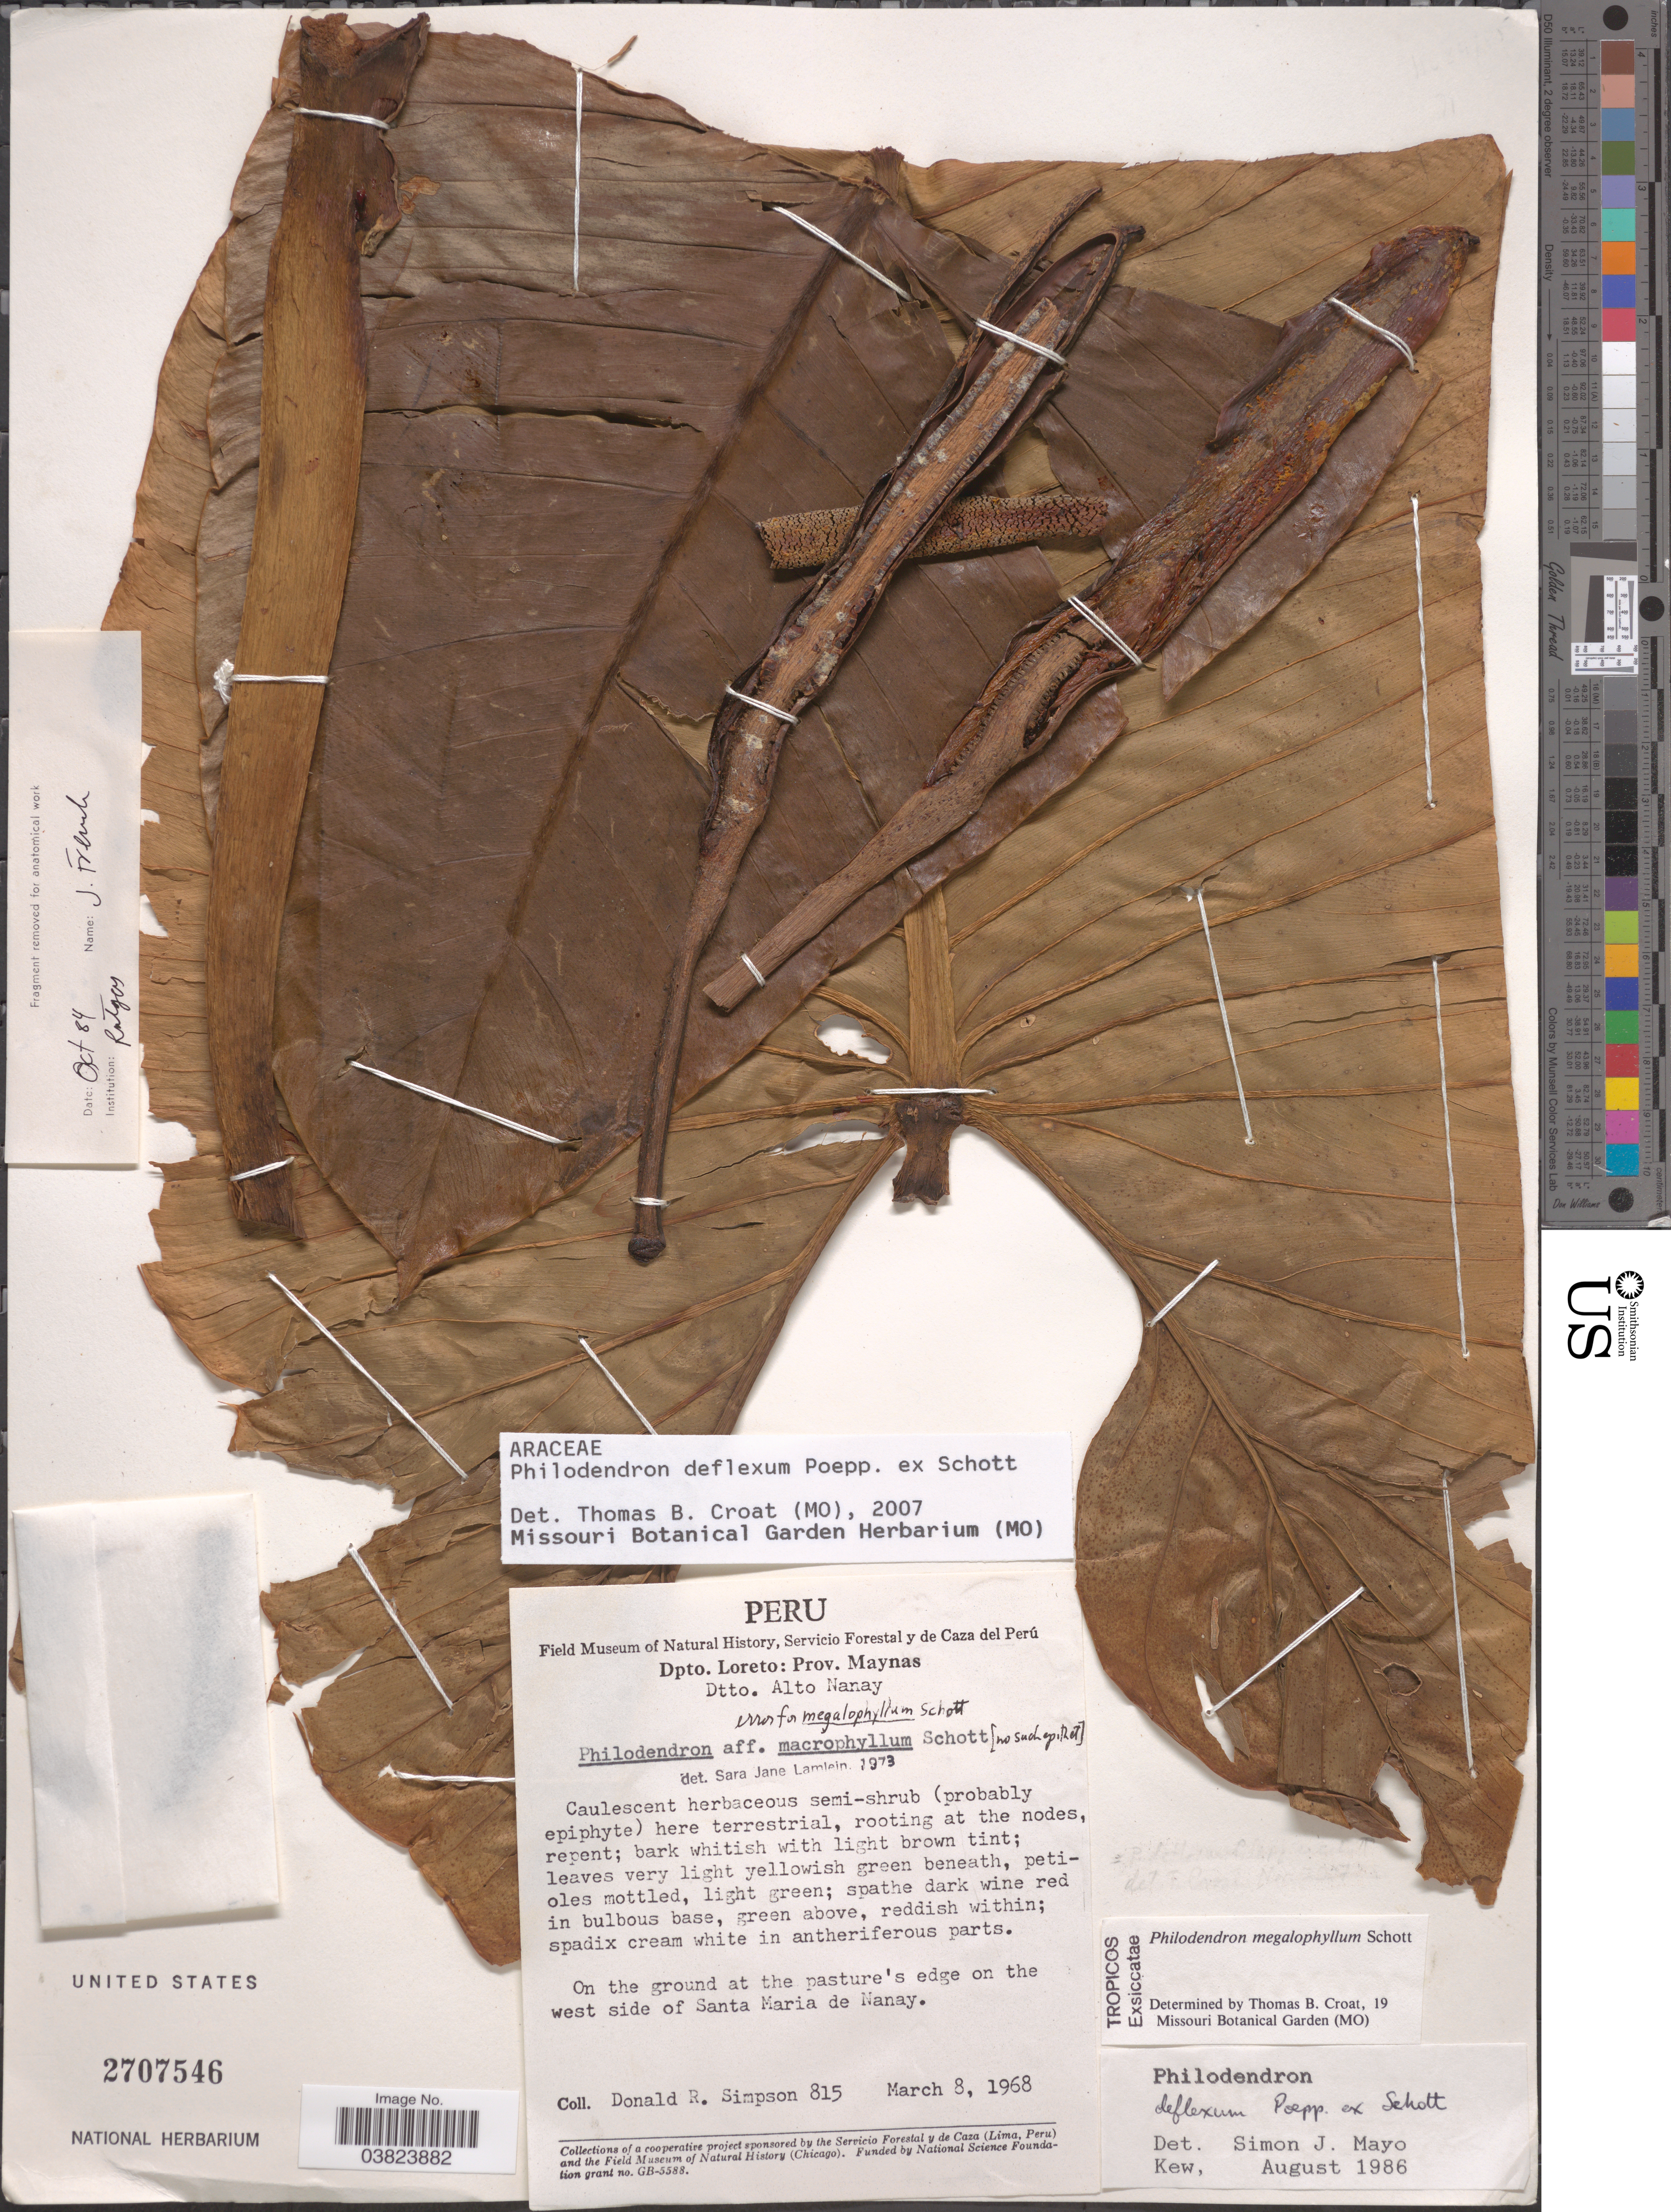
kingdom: Plantae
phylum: Tracheophyta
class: Liliopsida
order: Alismatales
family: Araceae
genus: Philodendron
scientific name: Philodendron deflexum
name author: Poepp. ex Schott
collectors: D. R. Simpson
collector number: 815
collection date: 1968-03-08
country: Peru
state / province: Loreto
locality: Dpto. Loreto: Prov. Maynas. Dtto. Alto Nanay. On the ground at the pasture's edge on the west side of Santa Maria de Nanay.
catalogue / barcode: US 2707546